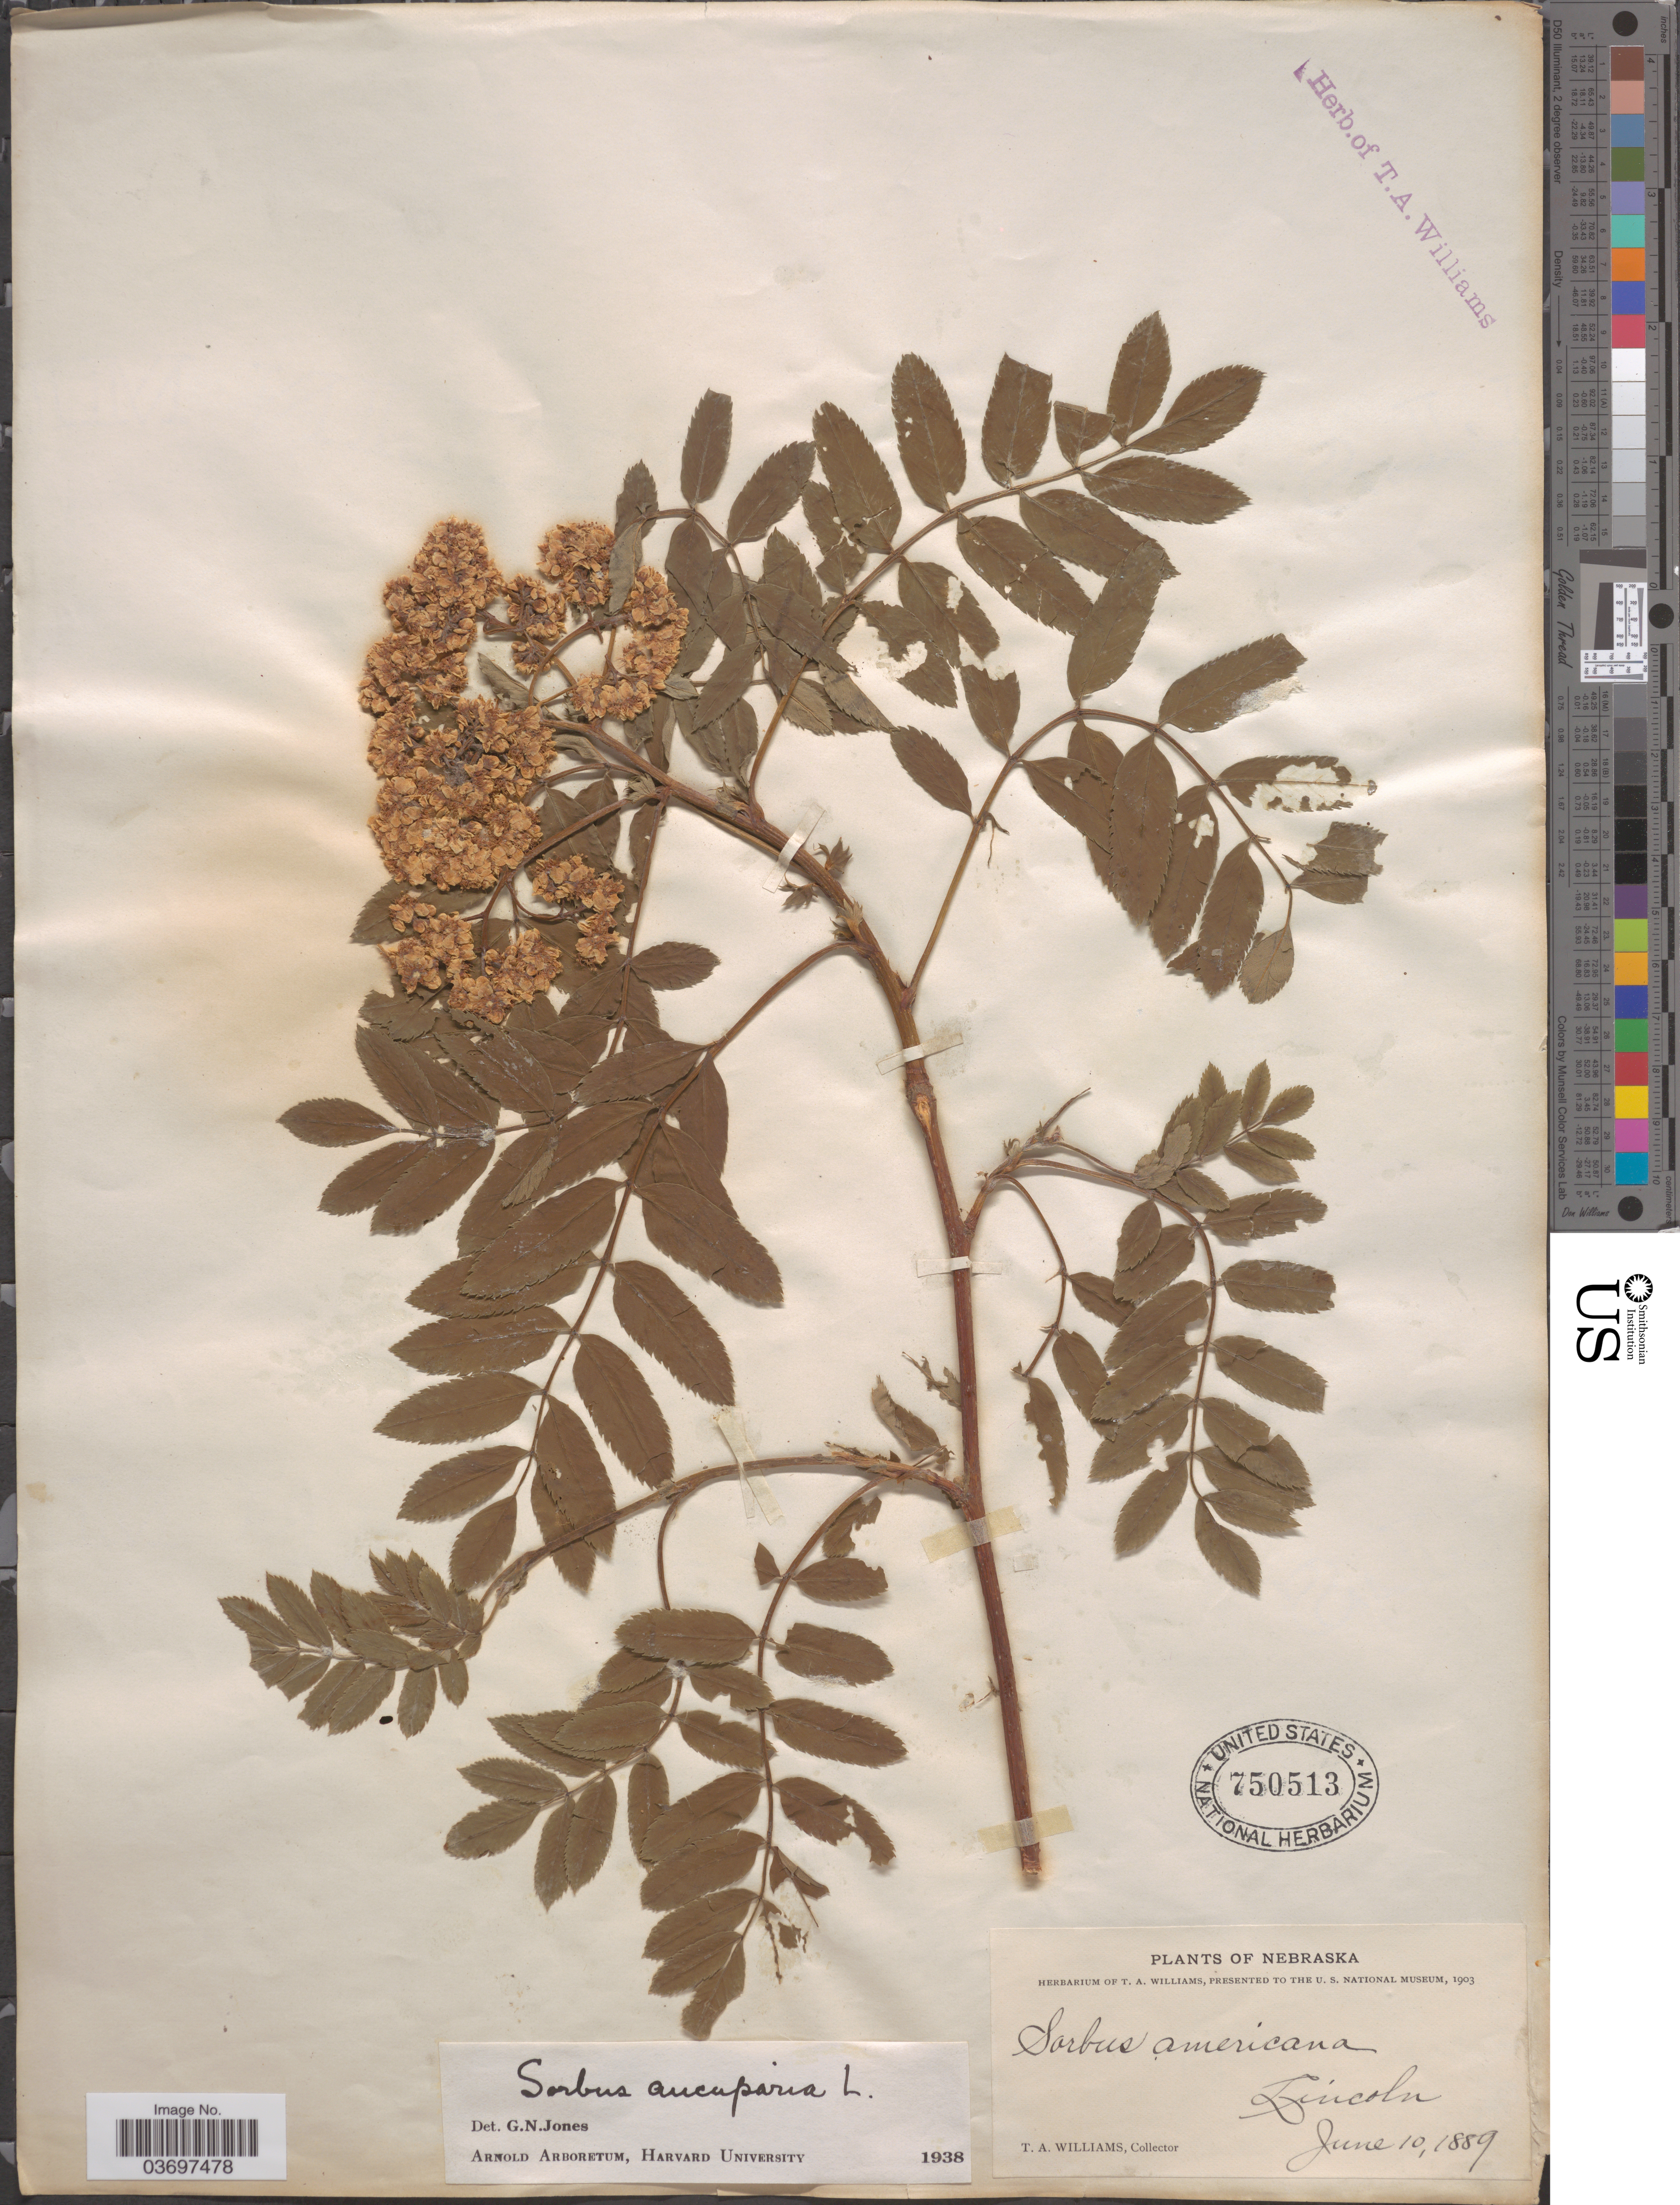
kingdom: Plantae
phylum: Tracheophyta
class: Magnoliopsida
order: Rosales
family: Rosaceae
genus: Sorbus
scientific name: Sorbus aucuparia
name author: L.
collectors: T. Williams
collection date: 1889-06-10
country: United States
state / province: Nebraska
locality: Lincoln.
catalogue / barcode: US 750513